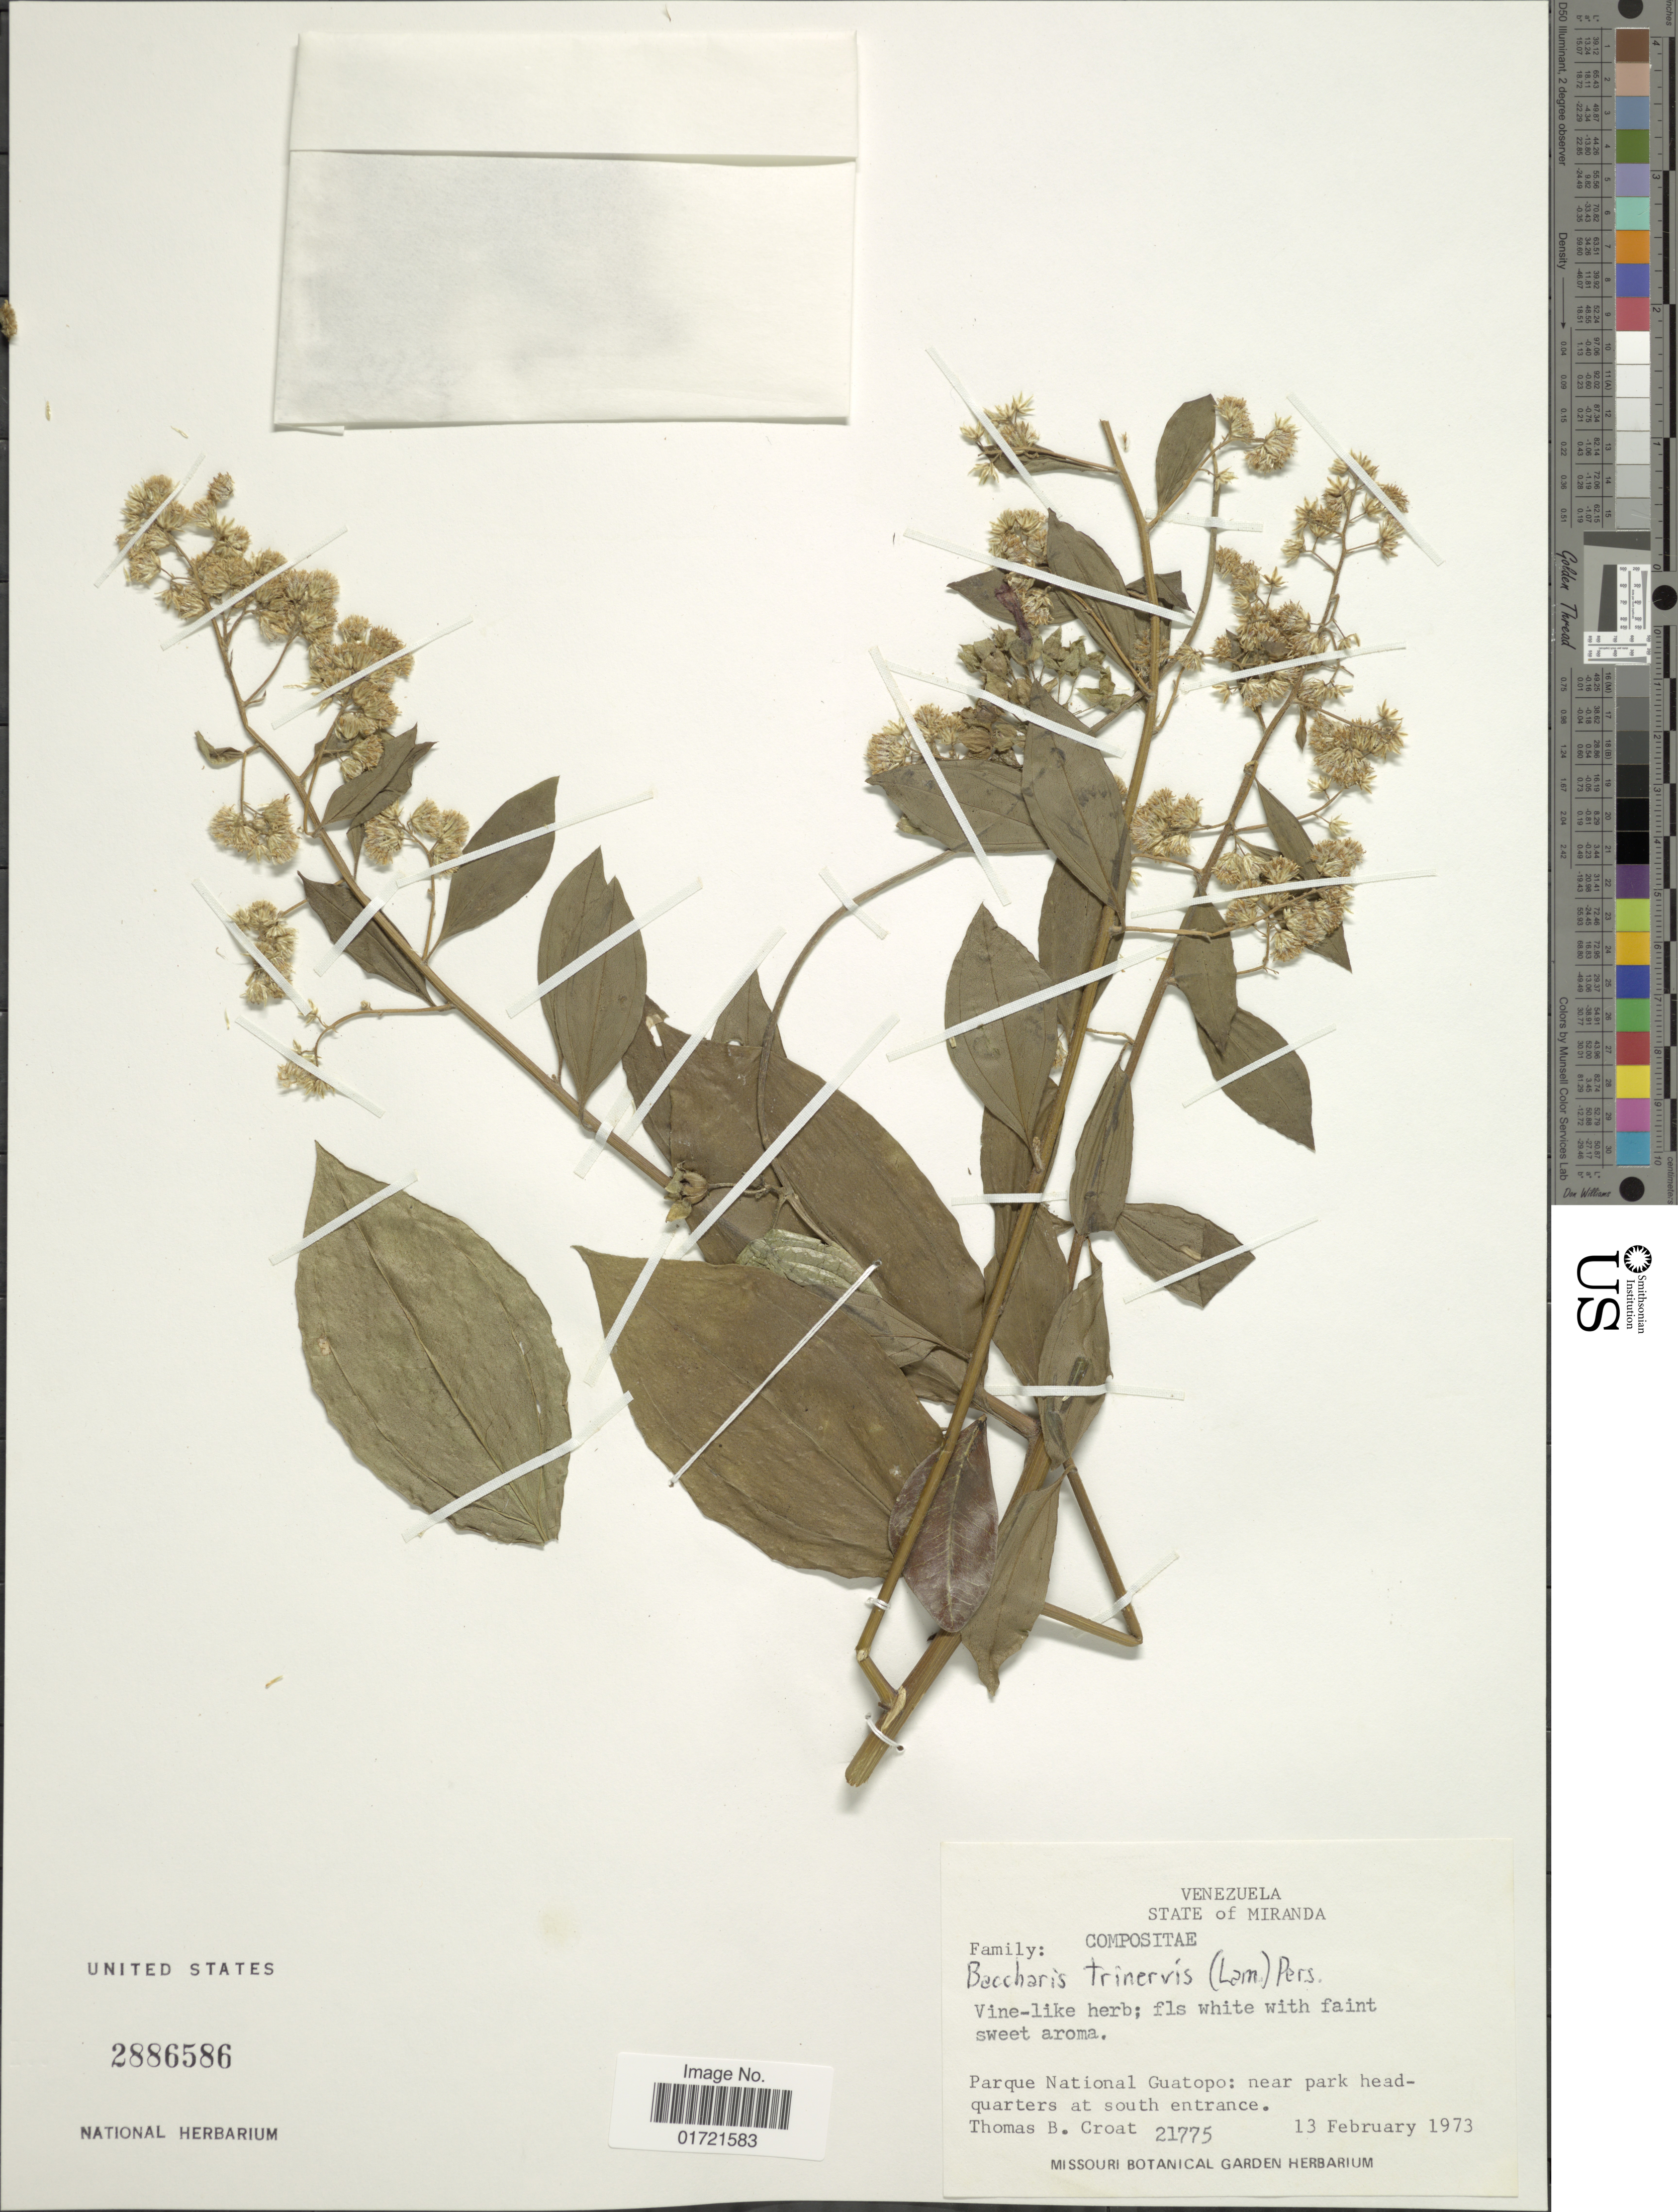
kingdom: Plantae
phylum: Tracheophyta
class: Magnoliopsida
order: Asterales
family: Asteraceae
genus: Baccharis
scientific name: Baccharis trinervis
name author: (Lam.) Pers.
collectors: T. B. Croat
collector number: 21775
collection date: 1973-02-13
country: Venezuela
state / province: Miranda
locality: Parque National Guatopo: near park headquarters at south entrance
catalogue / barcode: US 2886586